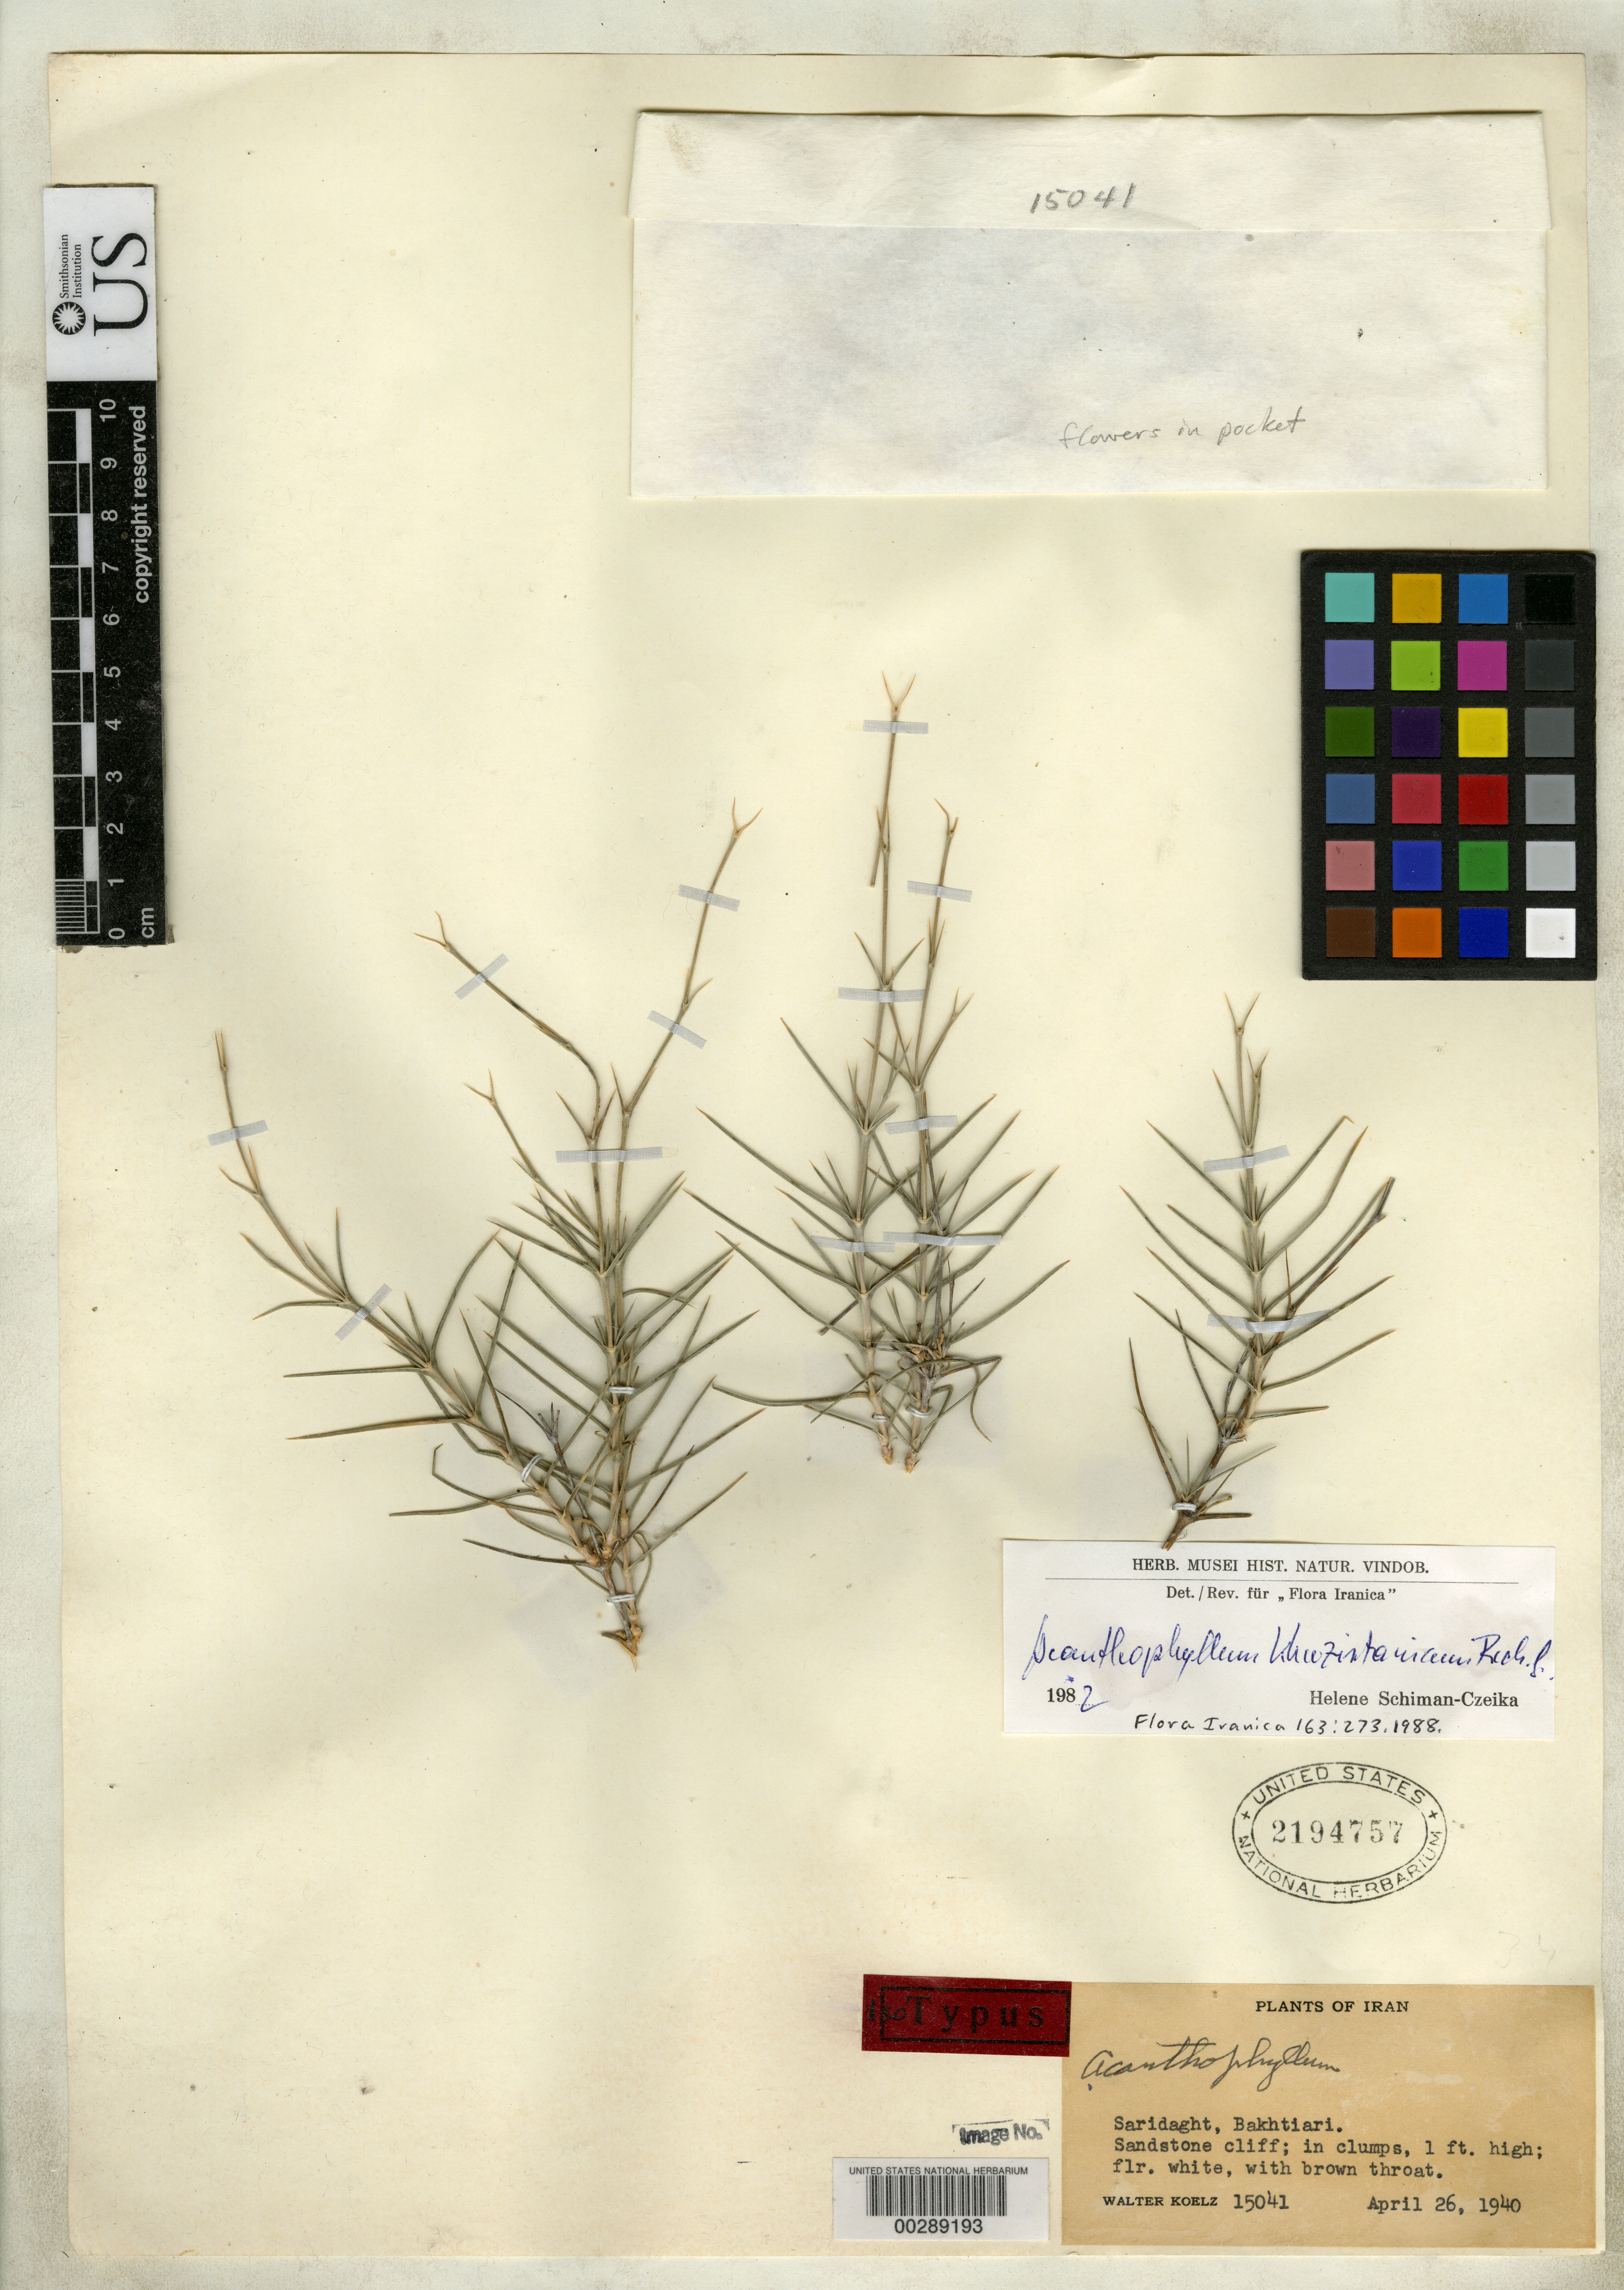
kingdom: Plantae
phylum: Tracheophyta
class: Magnoliopsida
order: Caryophyllales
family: Caryophyllaceae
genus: Acanthophyllum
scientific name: Acanthophyllum khuzistanicum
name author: Rech. f.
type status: Isotype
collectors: W. N. Koelz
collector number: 15041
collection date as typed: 26 Apr 1940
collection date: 1940-04-26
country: Iran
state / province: Chahar Mahaal and Bakhtiari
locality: Saridaght.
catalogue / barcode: US 2194757